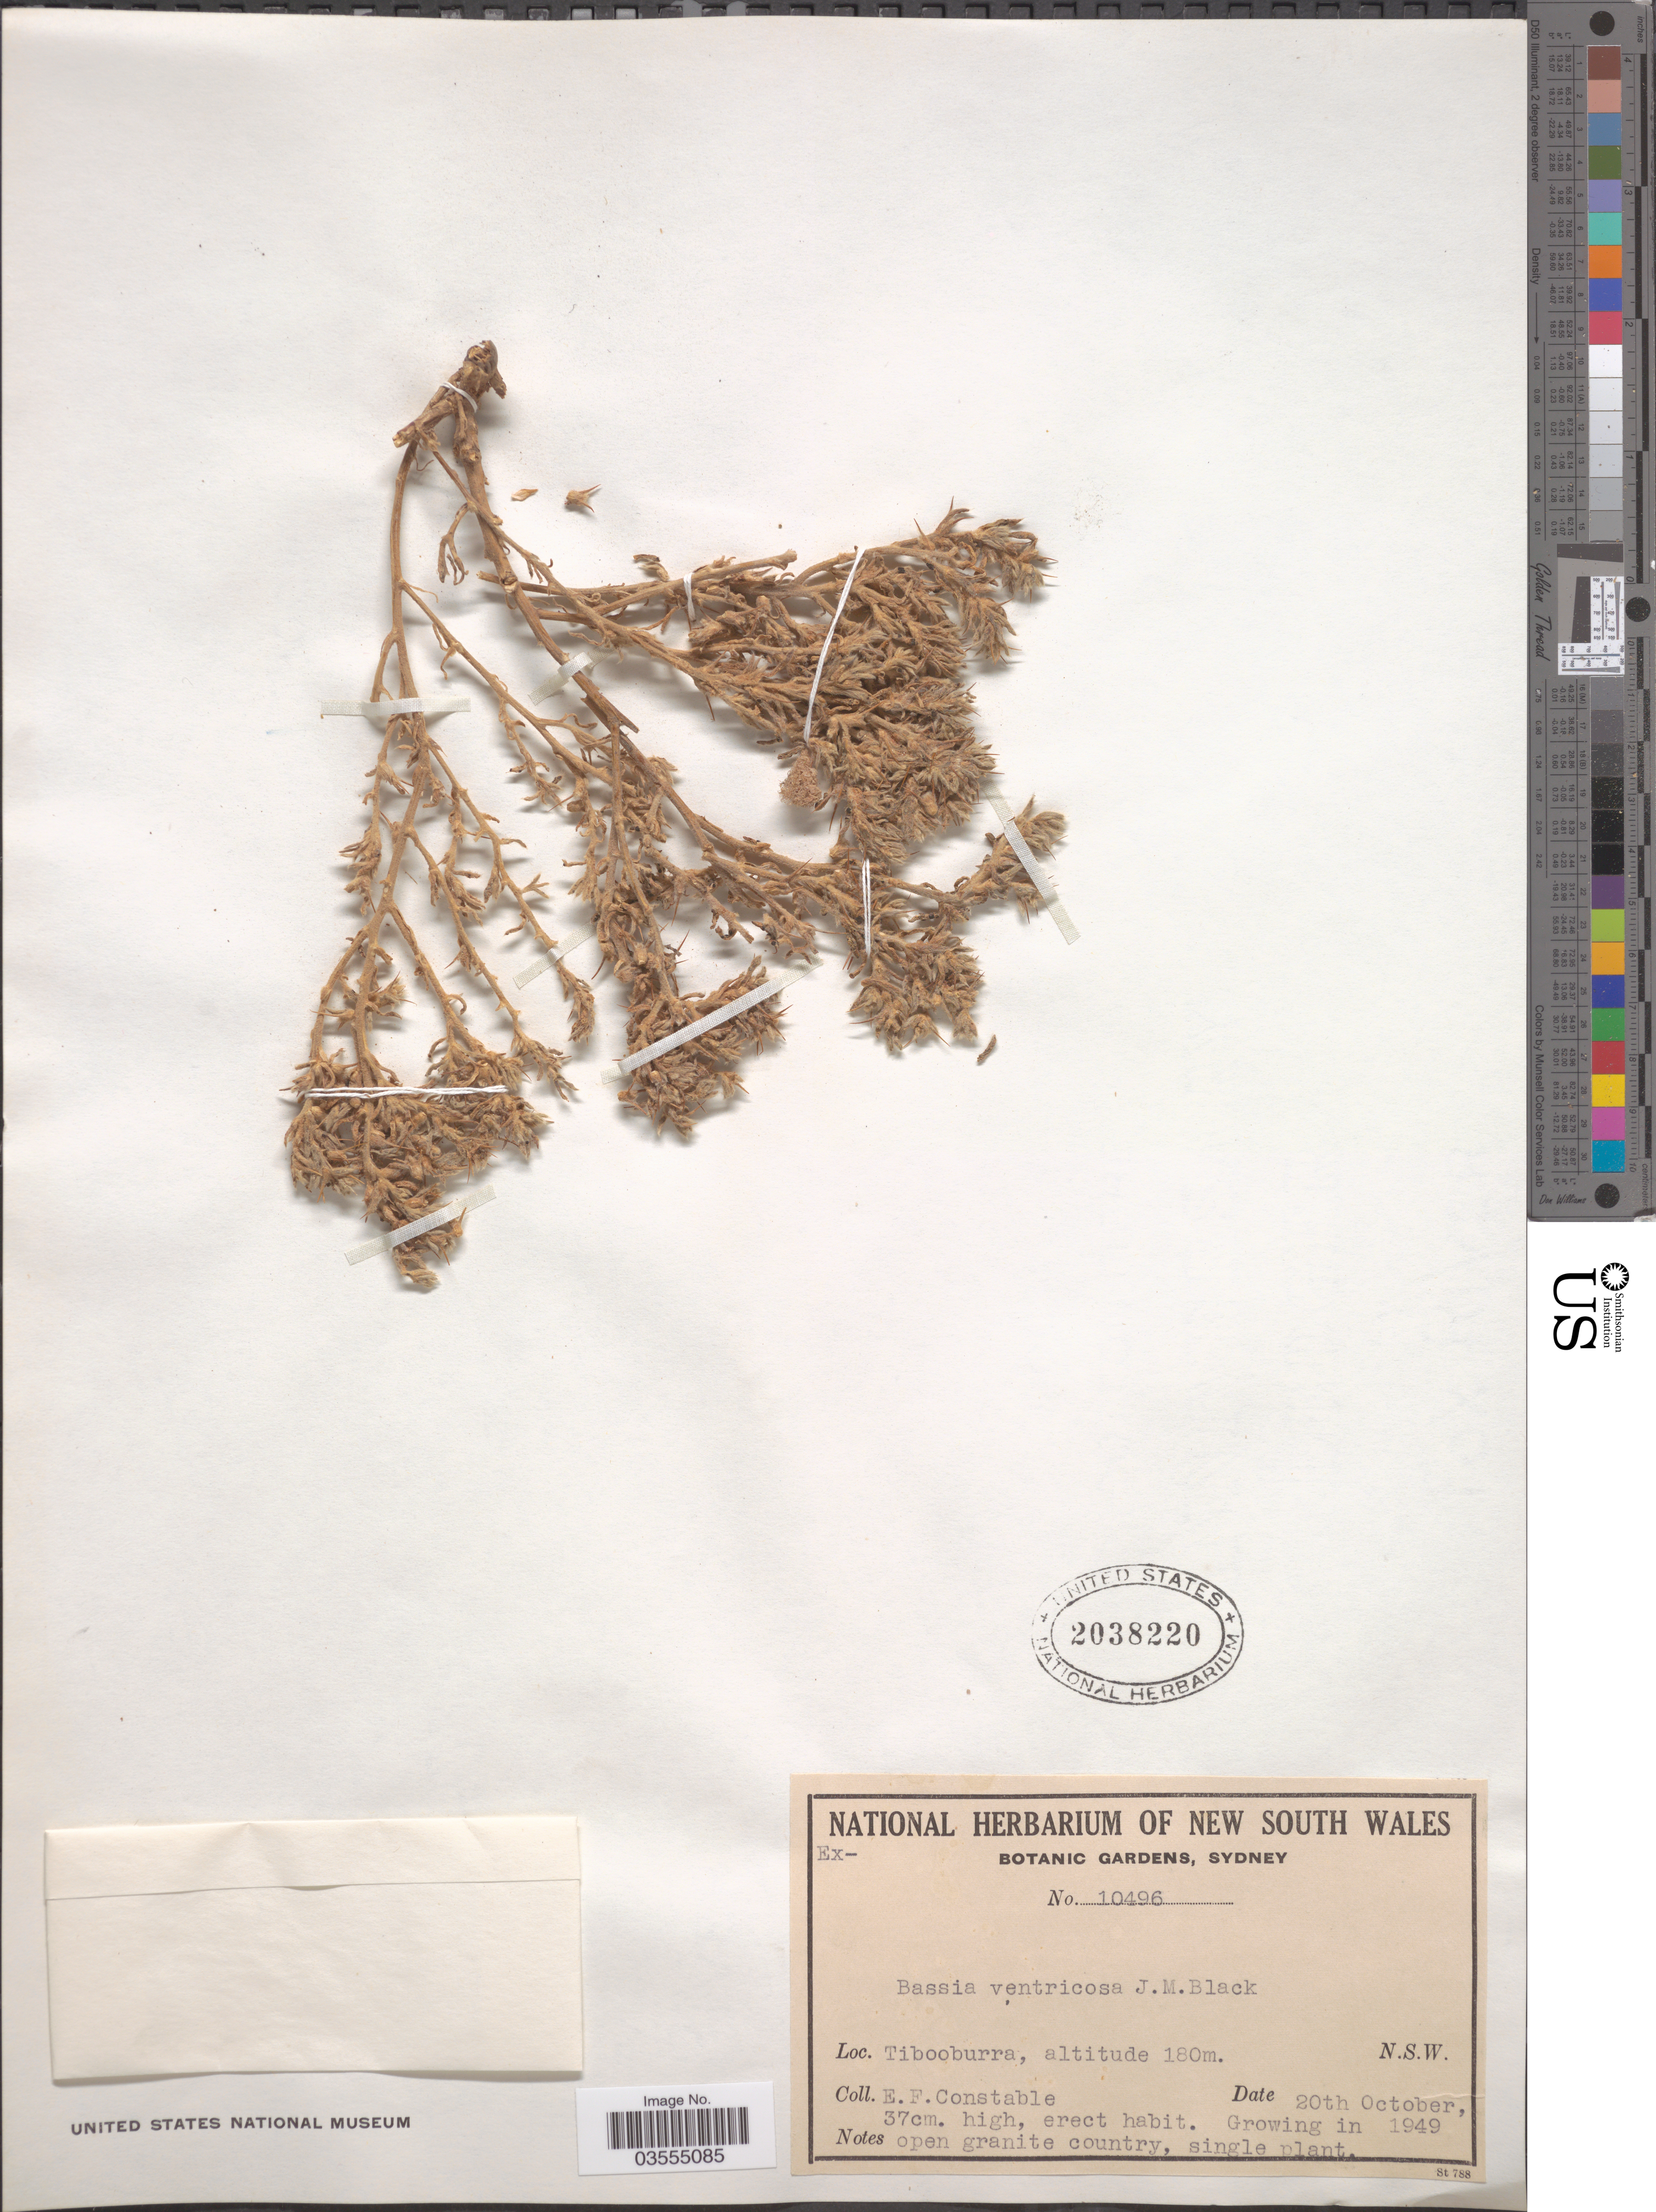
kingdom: Plantae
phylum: Tracheophyta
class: Magnoliopsida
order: Caryophyllales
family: Amaranthaceae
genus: Sclerolaena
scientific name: Sclerolaena ventricosa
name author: (J.M. Black) A.J. Scott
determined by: Wilson, Paul G.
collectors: E. F. Constable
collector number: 10496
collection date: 1949-10-20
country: Australia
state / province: New South Wales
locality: Tibooburra.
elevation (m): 180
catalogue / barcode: US 2038220